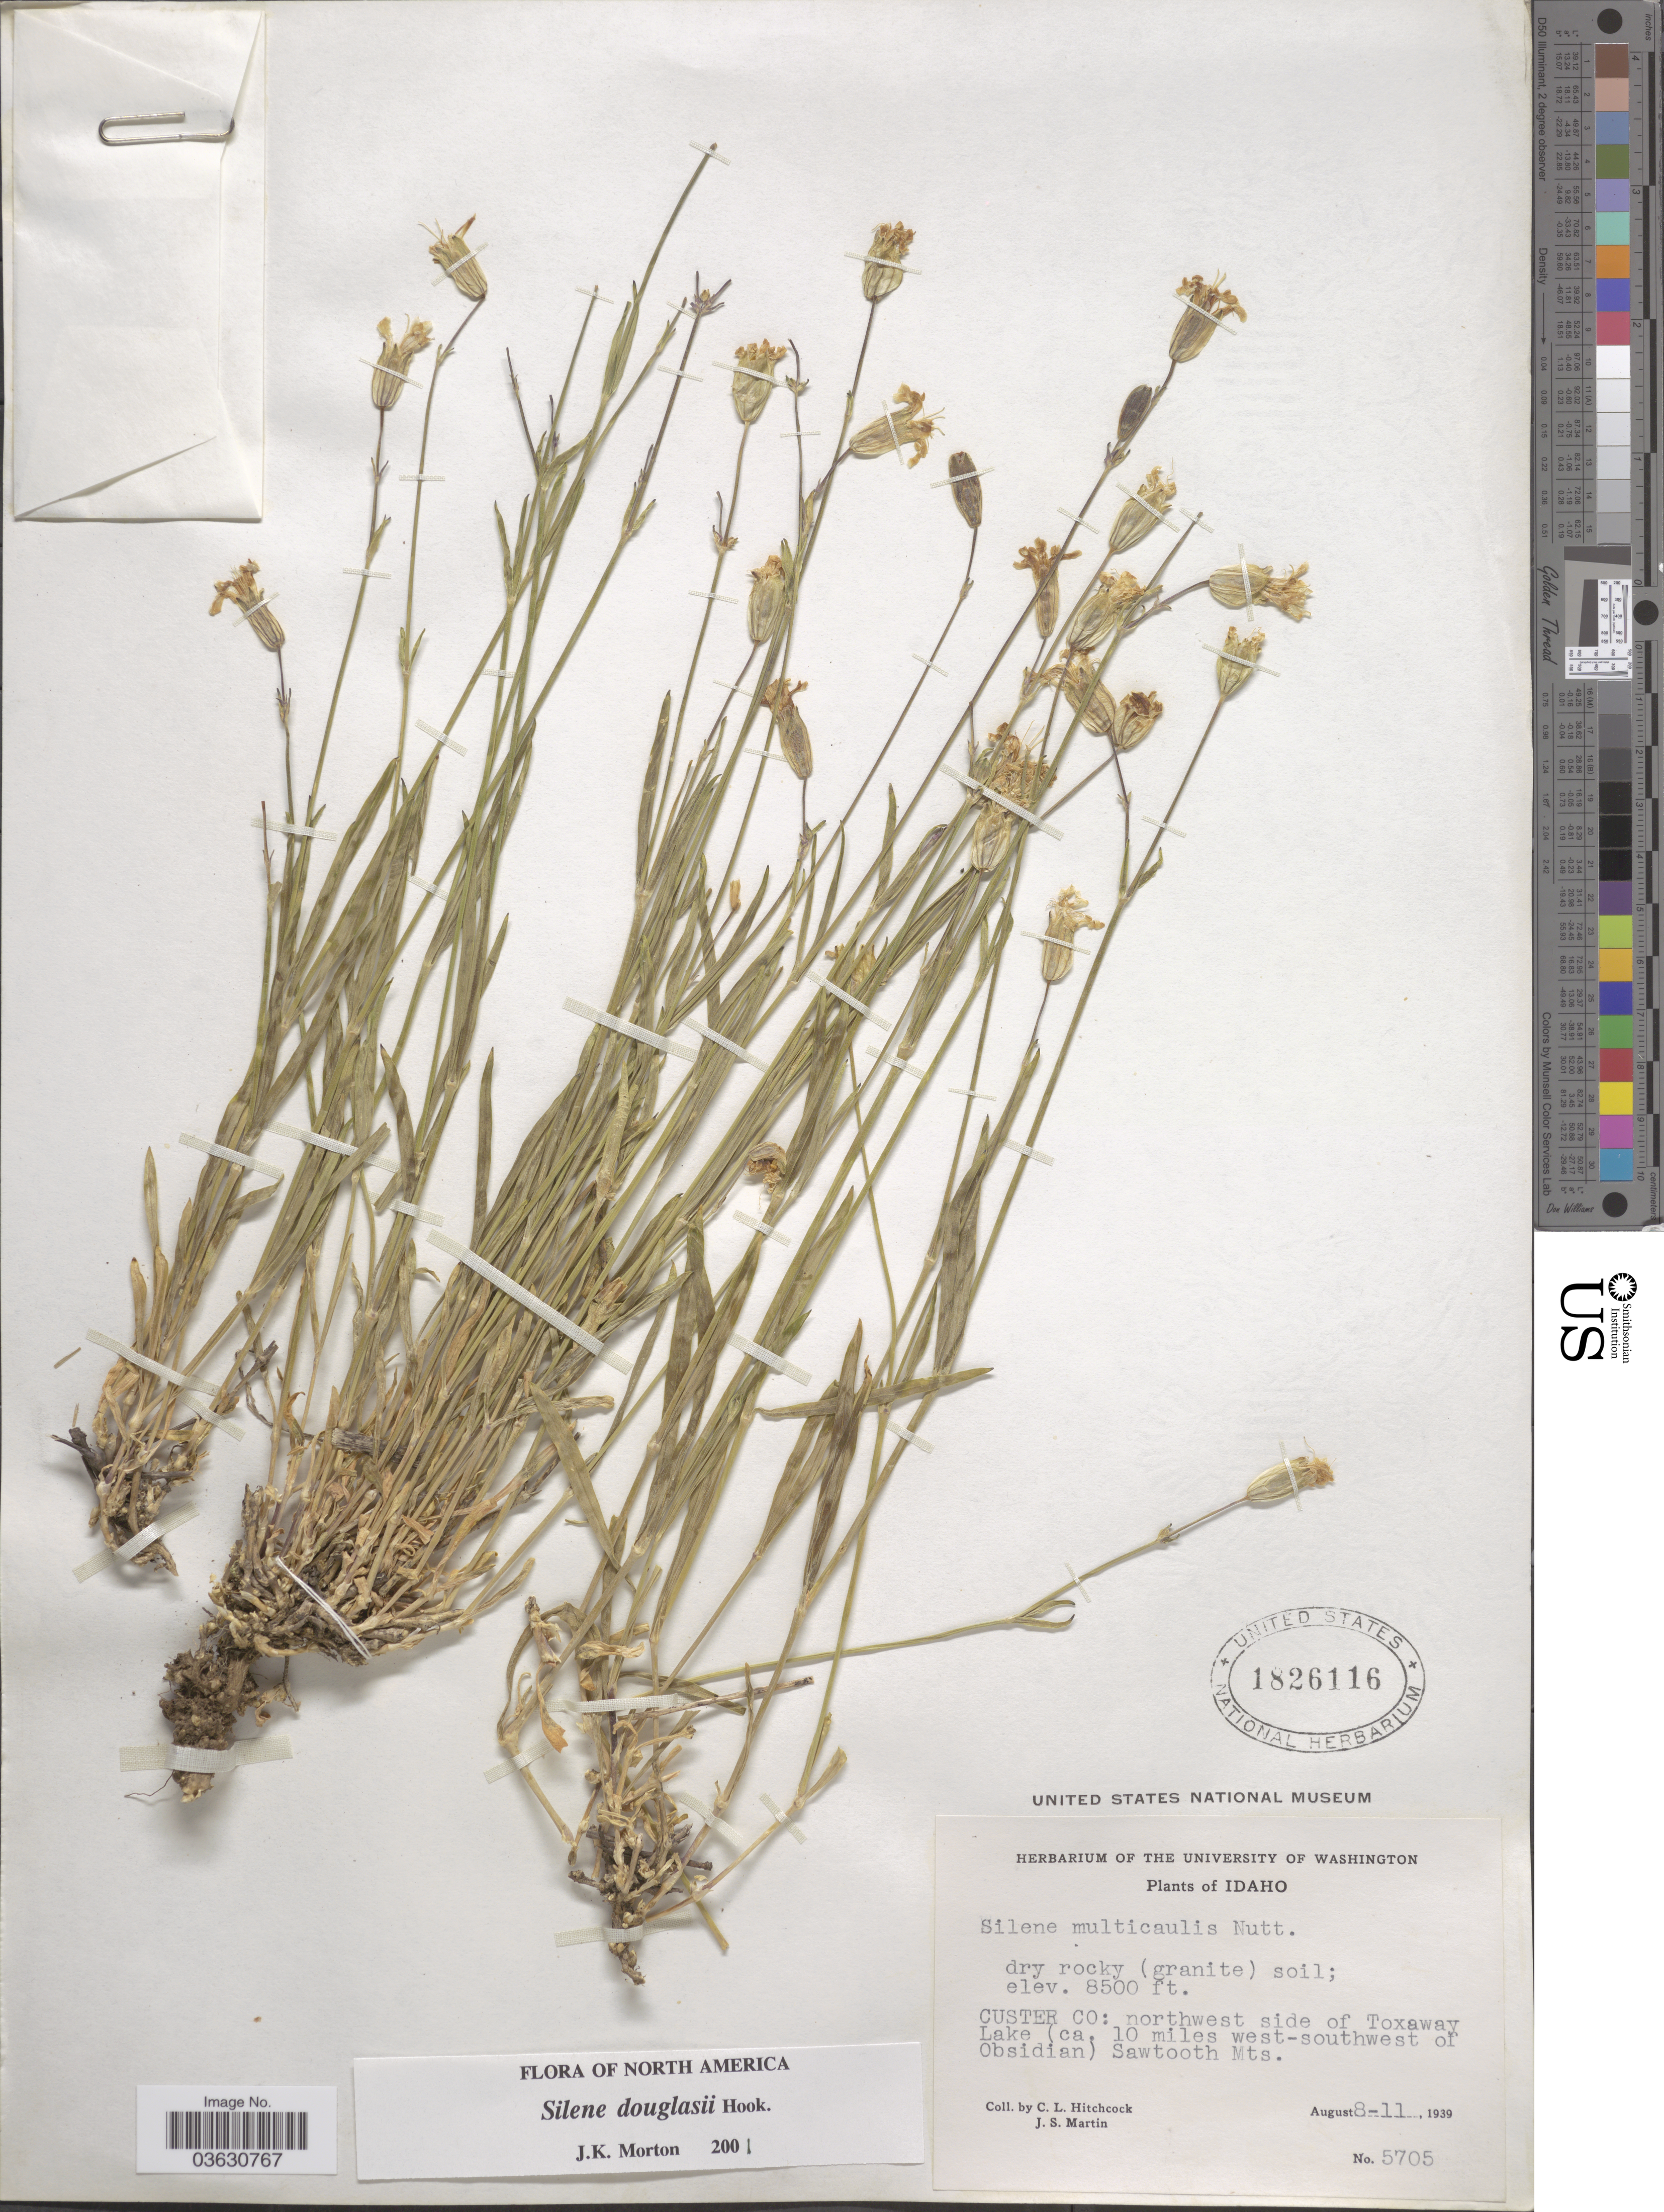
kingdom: Plantae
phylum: Tracheophyta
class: Magnoliopsida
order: Caryophyllales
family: Caryophyllaceae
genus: Silene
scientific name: Silene douglasii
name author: Hook.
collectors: C. L. Hitchcock & J. S. Martin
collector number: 5705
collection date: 1939-08-08/1939-08-11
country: United States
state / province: Idaho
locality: Custer Co: northwest side of Toxaway Lake (ca. 10 miles west-southwest of Obsidian) Sawtooth Mts.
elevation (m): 2591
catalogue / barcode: US 1826116